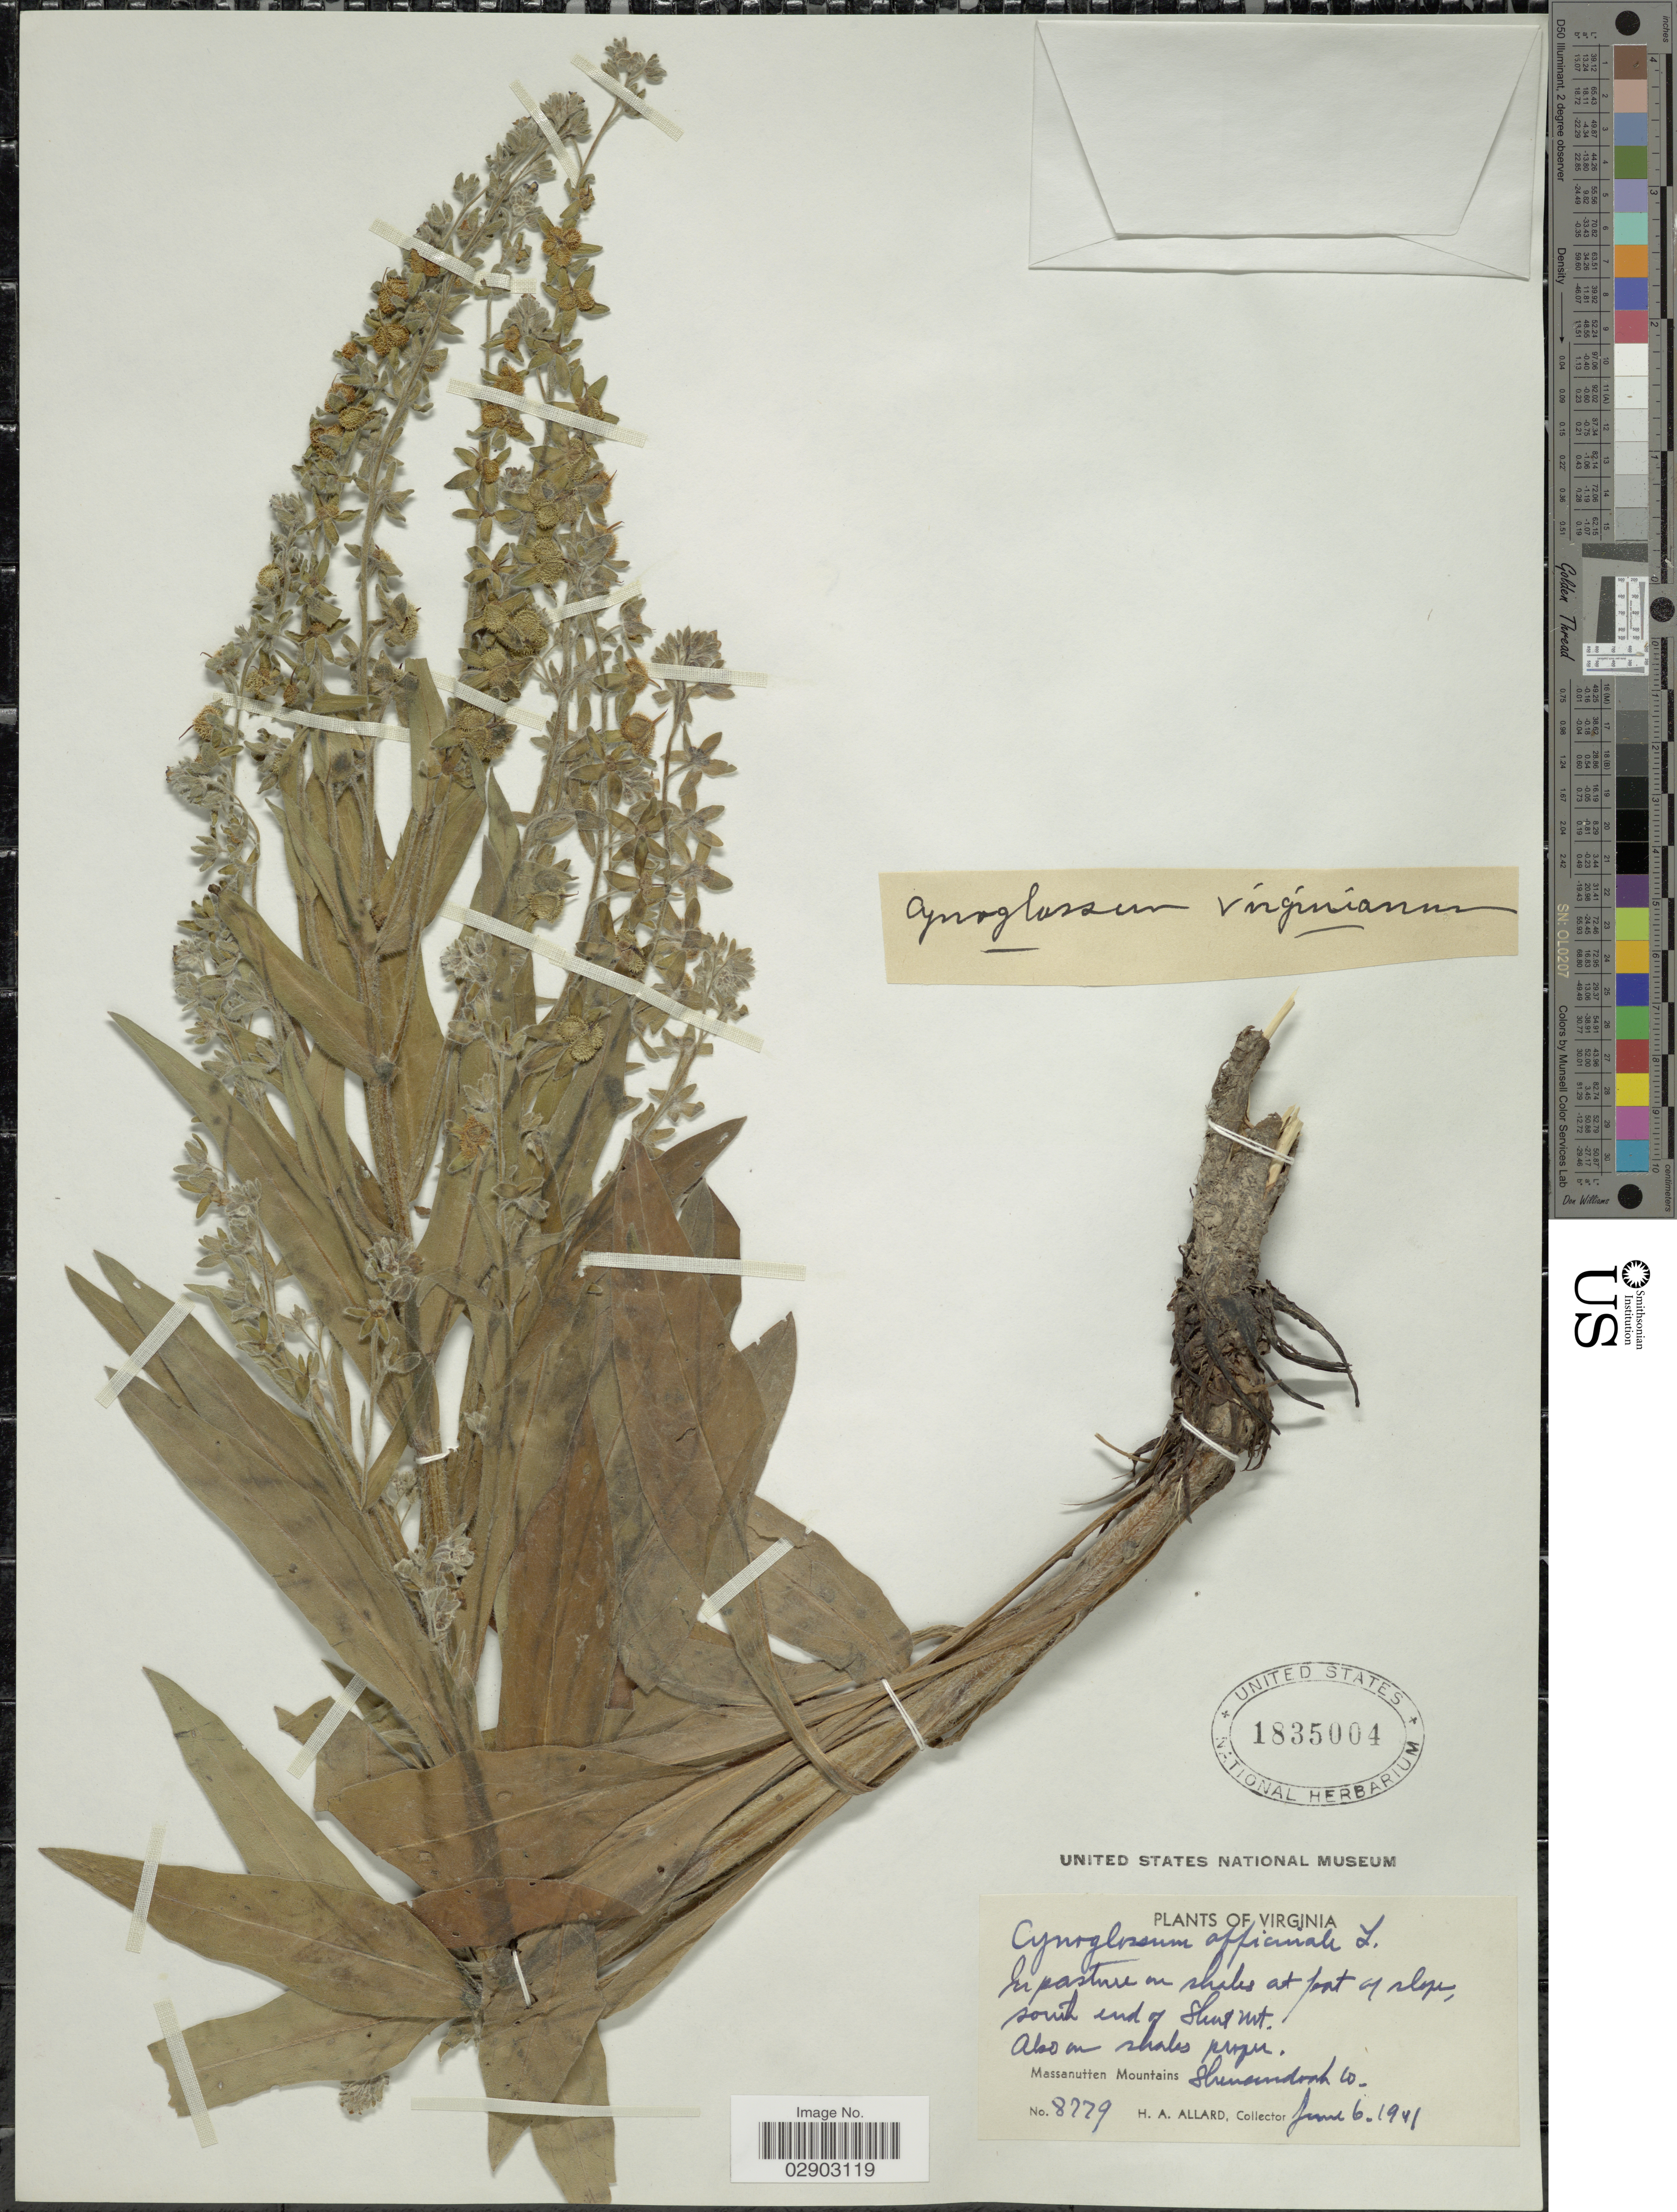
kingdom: Plantae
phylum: Tracheophyta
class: Magnoliopsida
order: Boraginales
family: Boraginaceae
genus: Cynoglossum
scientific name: Cynoglossum officinale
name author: L.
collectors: H. A. Allard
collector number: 8779*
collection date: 1941-06-06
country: United States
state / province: Virginia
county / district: Shenandoah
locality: In pasture of shale at foot of slope, south end of Short mt. Also on shales proper. Massanutten Mountains Shenandoah Co.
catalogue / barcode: US 1835004